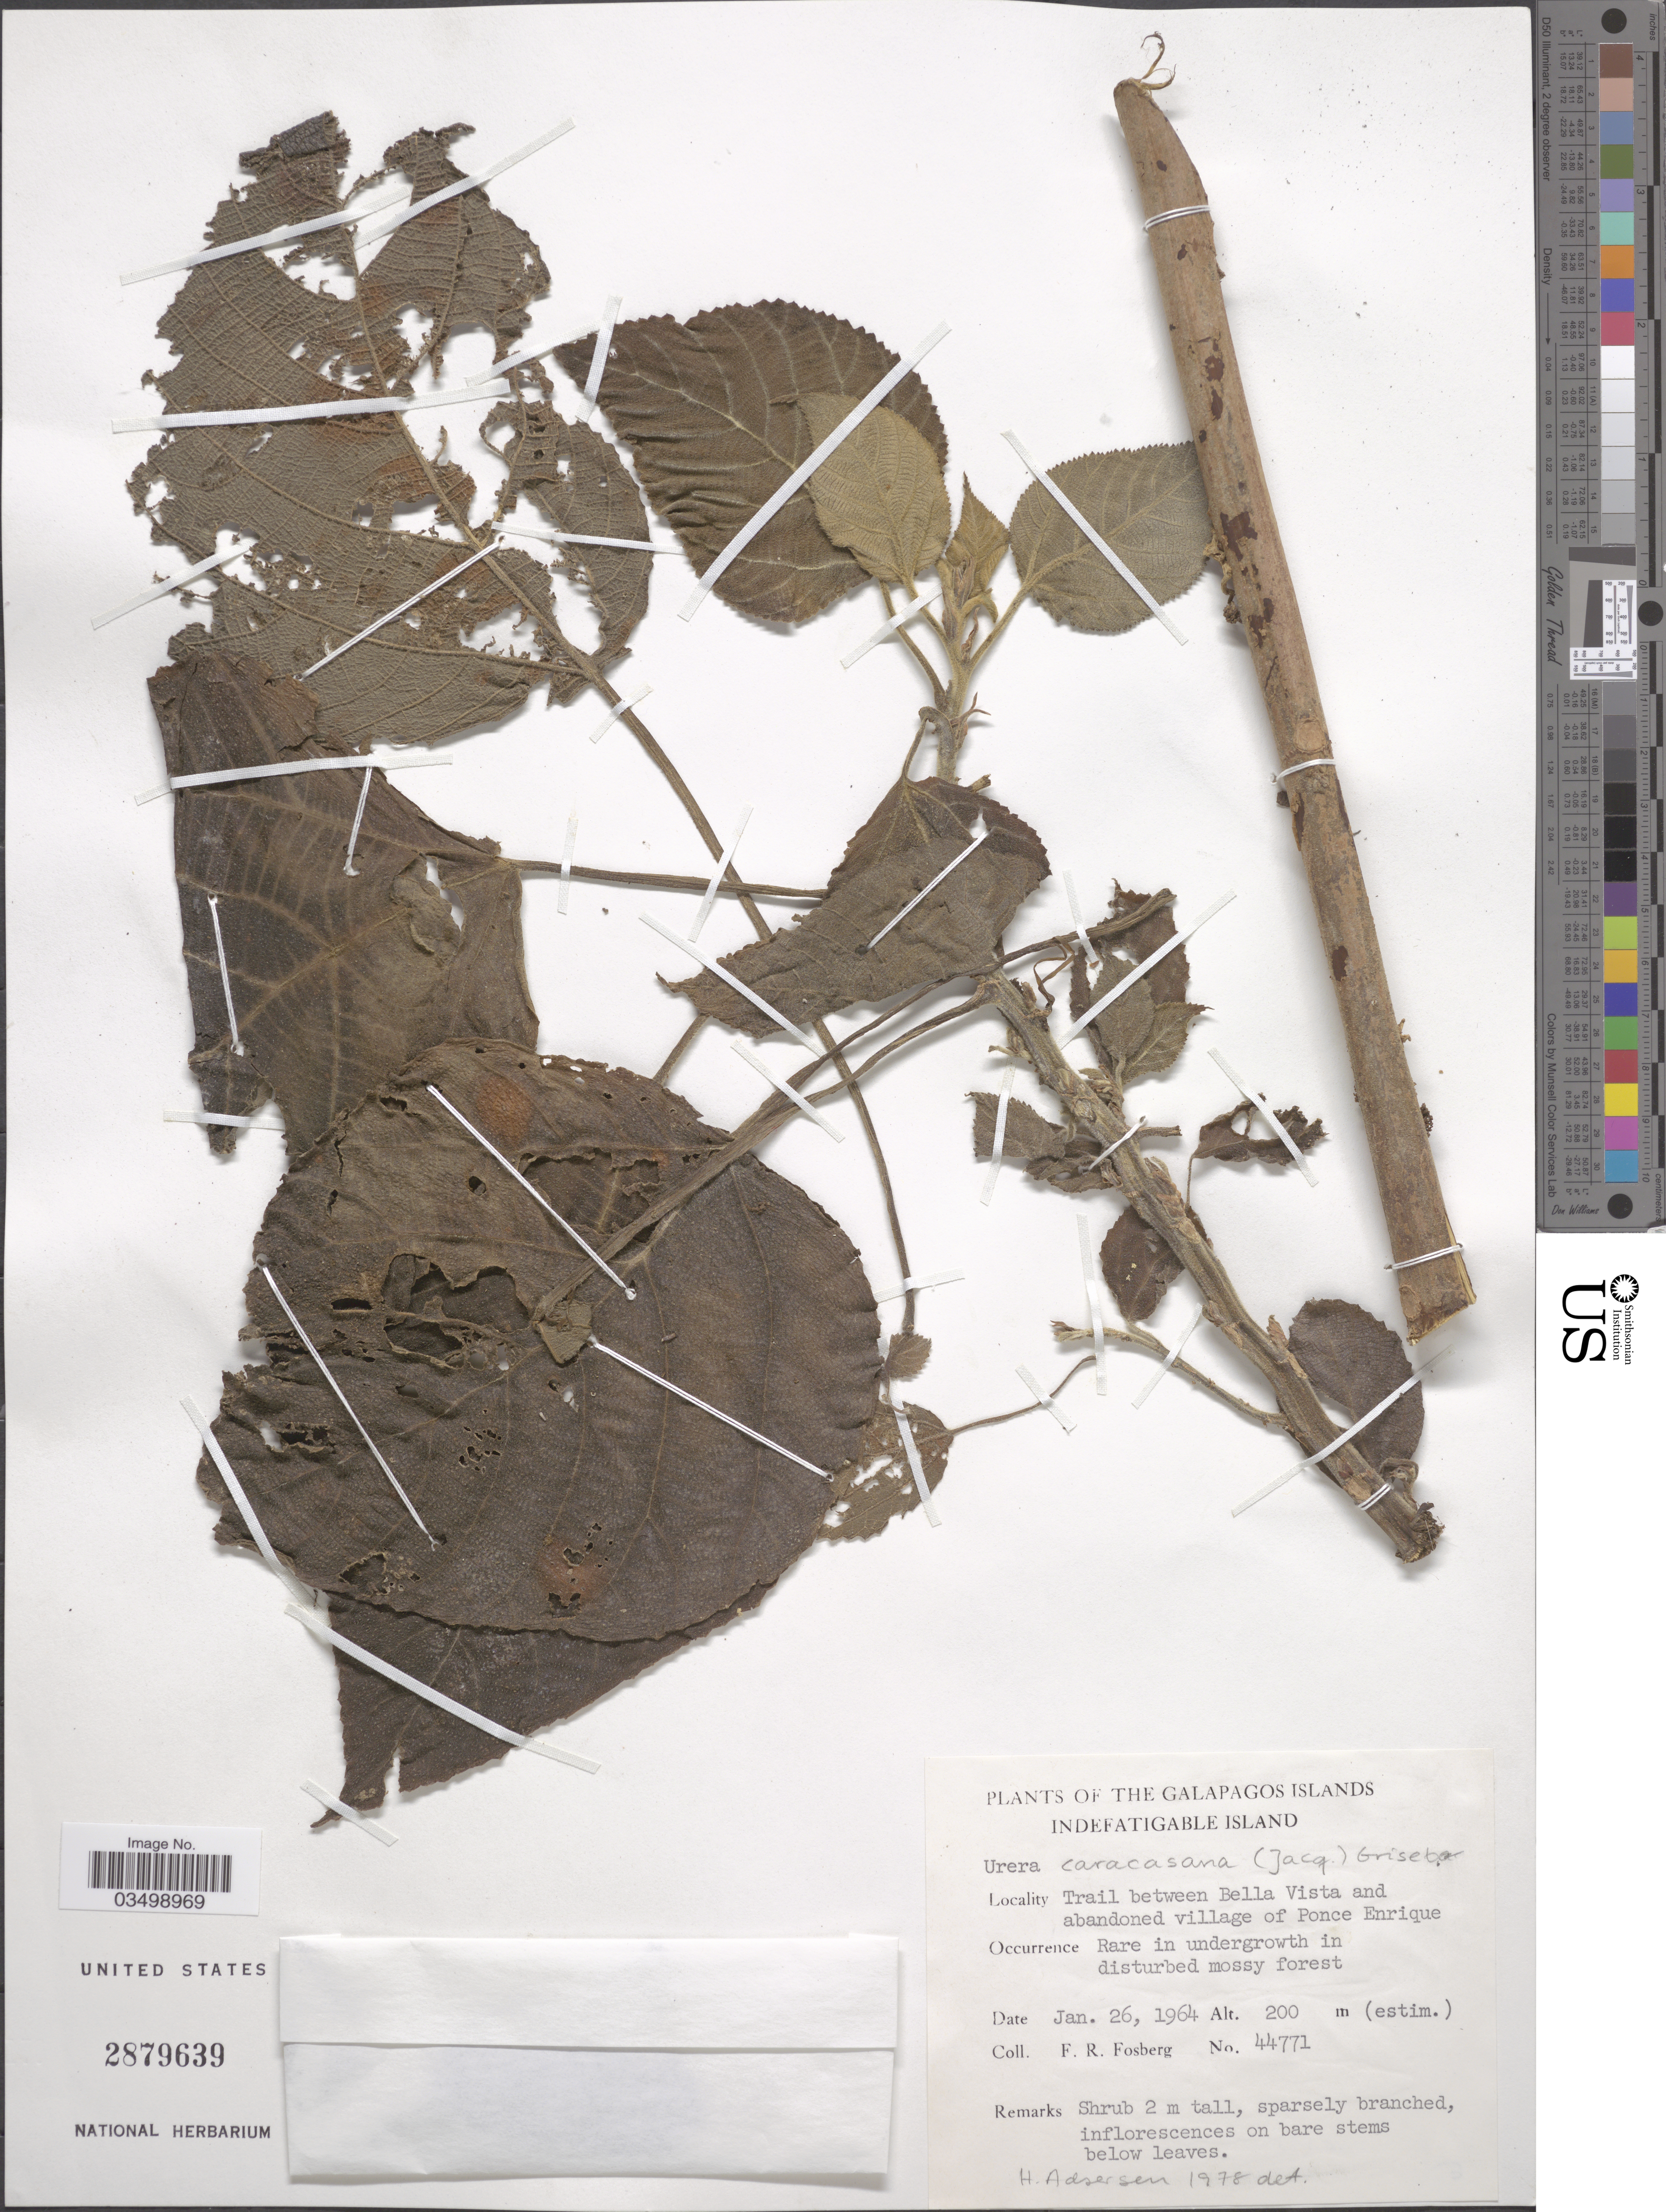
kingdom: Plantae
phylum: Tracheophyta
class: Magnoliopsida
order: Rosales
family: Urticaceae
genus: Urera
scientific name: Urera caracasana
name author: (Jacq.) Gaudich. ex Griseb.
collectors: F. R. Fosberg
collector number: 44771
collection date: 1964-01-26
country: Ecuador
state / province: Colón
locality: The Galapagos Islands. Indefatigable Island. Trail between Bella Vista and abandoned village of Ponce Enrique.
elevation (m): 200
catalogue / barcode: US 2879639